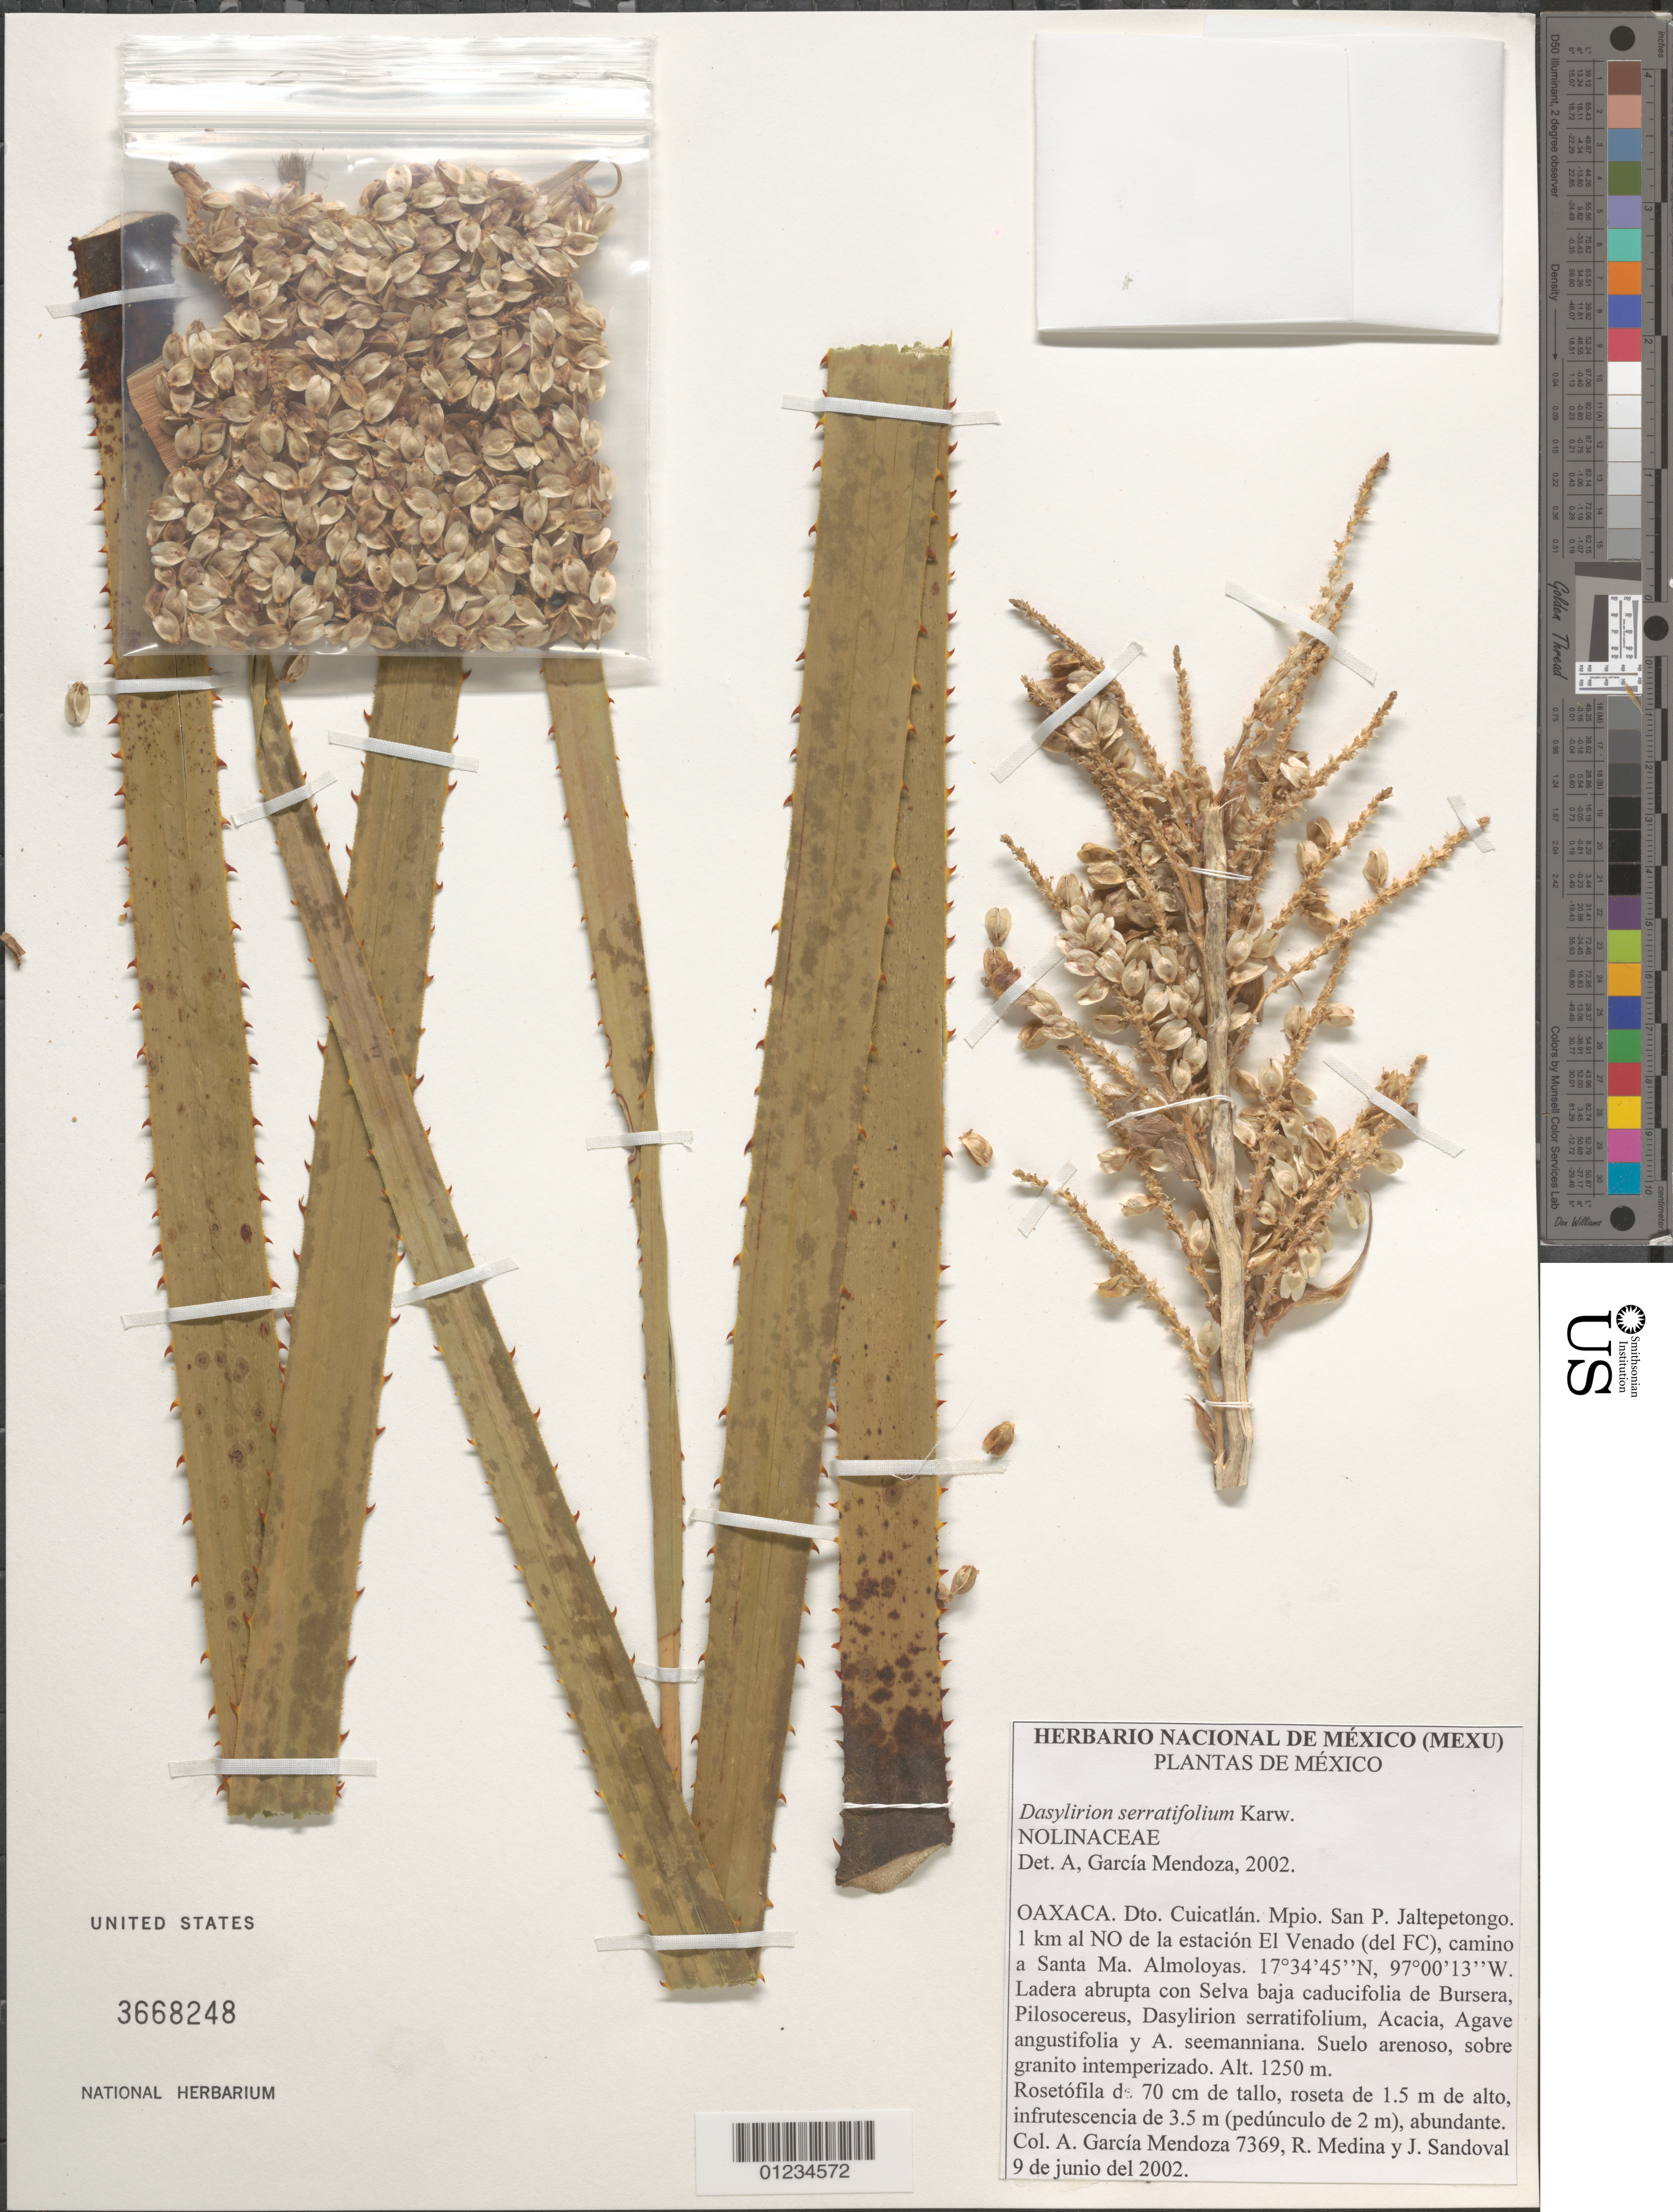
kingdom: Plantae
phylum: Tracheophyta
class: Liliopsida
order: Asparagales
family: Asparagaceae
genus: Dasylirion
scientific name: Dasylirion serratifolium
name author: Karw.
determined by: García-Mendoza, A.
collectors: A. García-Mendoza, R. Medina & J. Sandoval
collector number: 7369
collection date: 2002-06-09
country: Mexico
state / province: Oaxaca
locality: Cuicatlan. Mpio. San P. Jaltepetongo. 1.5 km al NO de la estacion El Venado (del FC), camino a Santa Ma. Almoloyas.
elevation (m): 1250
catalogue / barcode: US 3668248